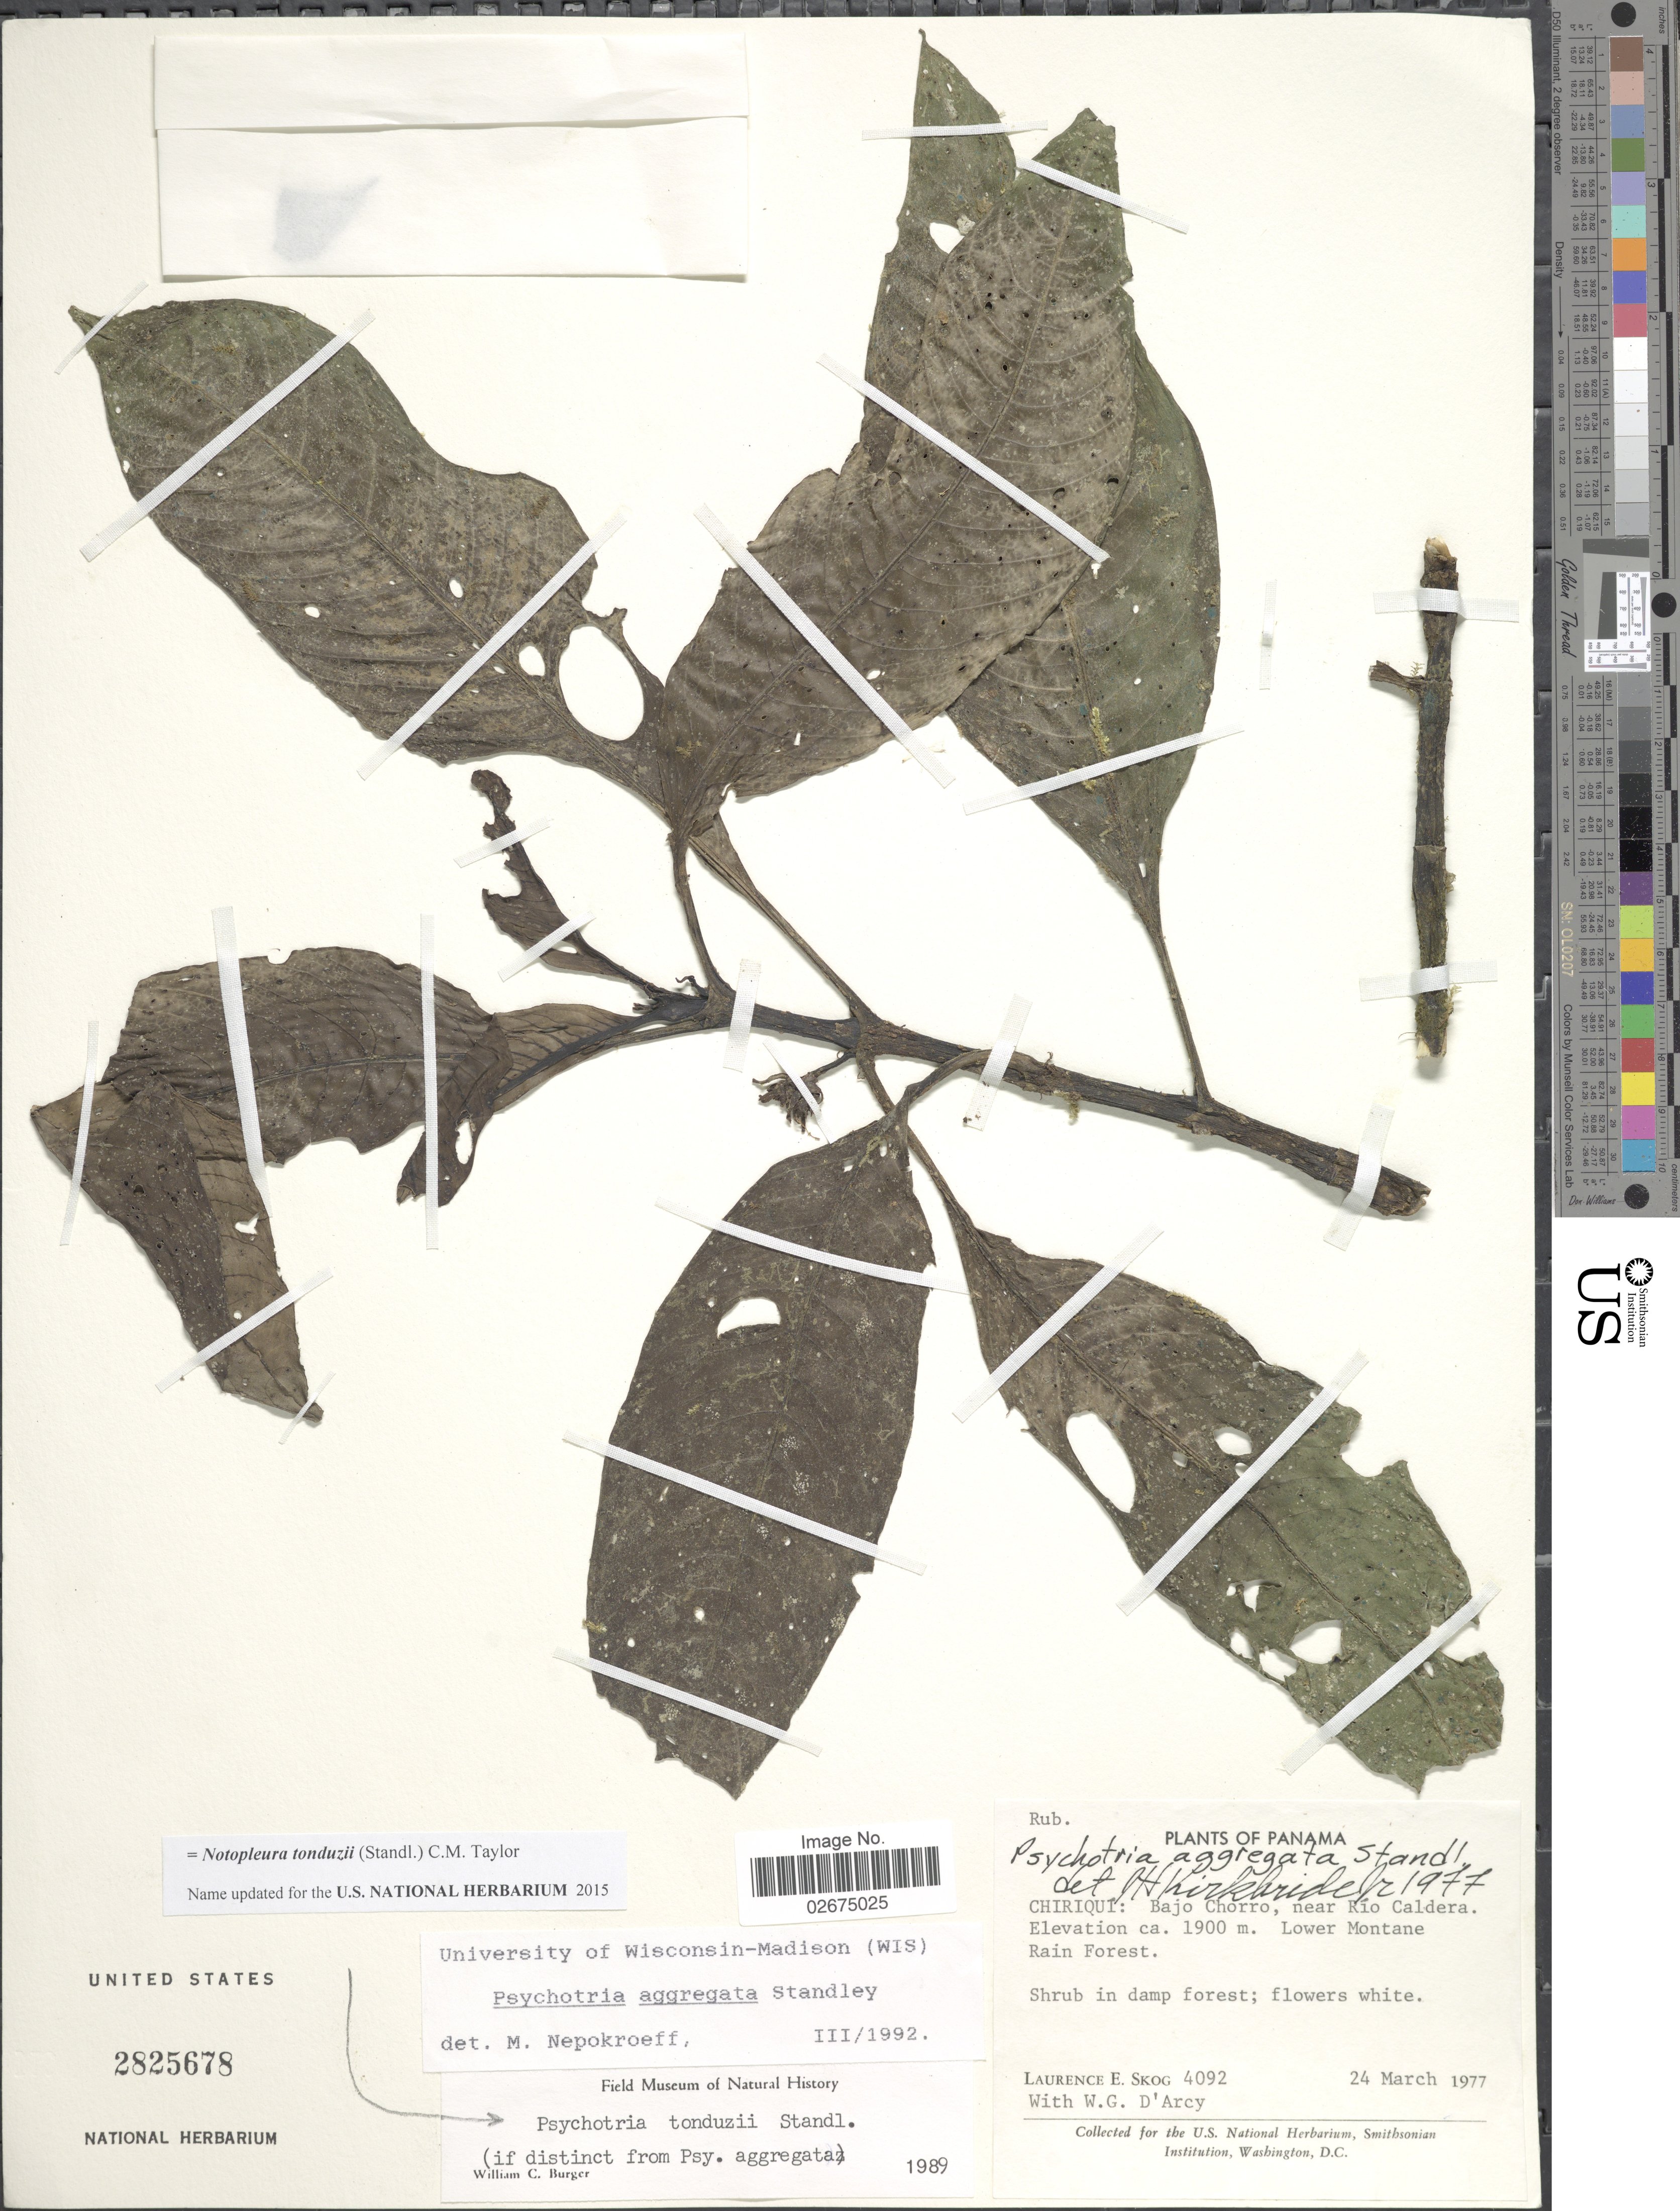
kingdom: Plantae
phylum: Tracheophyta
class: Magnoliopsida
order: Gentianales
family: Rubiaceae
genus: Notopleura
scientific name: Notopleura tonduzii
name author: (Standl.) C.M. Taylor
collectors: L. E. Skog & W. G. D'Arcy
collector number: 4092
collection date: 1977-03-24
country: Panama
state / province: Chiriqui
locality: Bajo Chorro, near Rio Caldera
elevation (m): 1900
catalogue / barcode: US 2825678